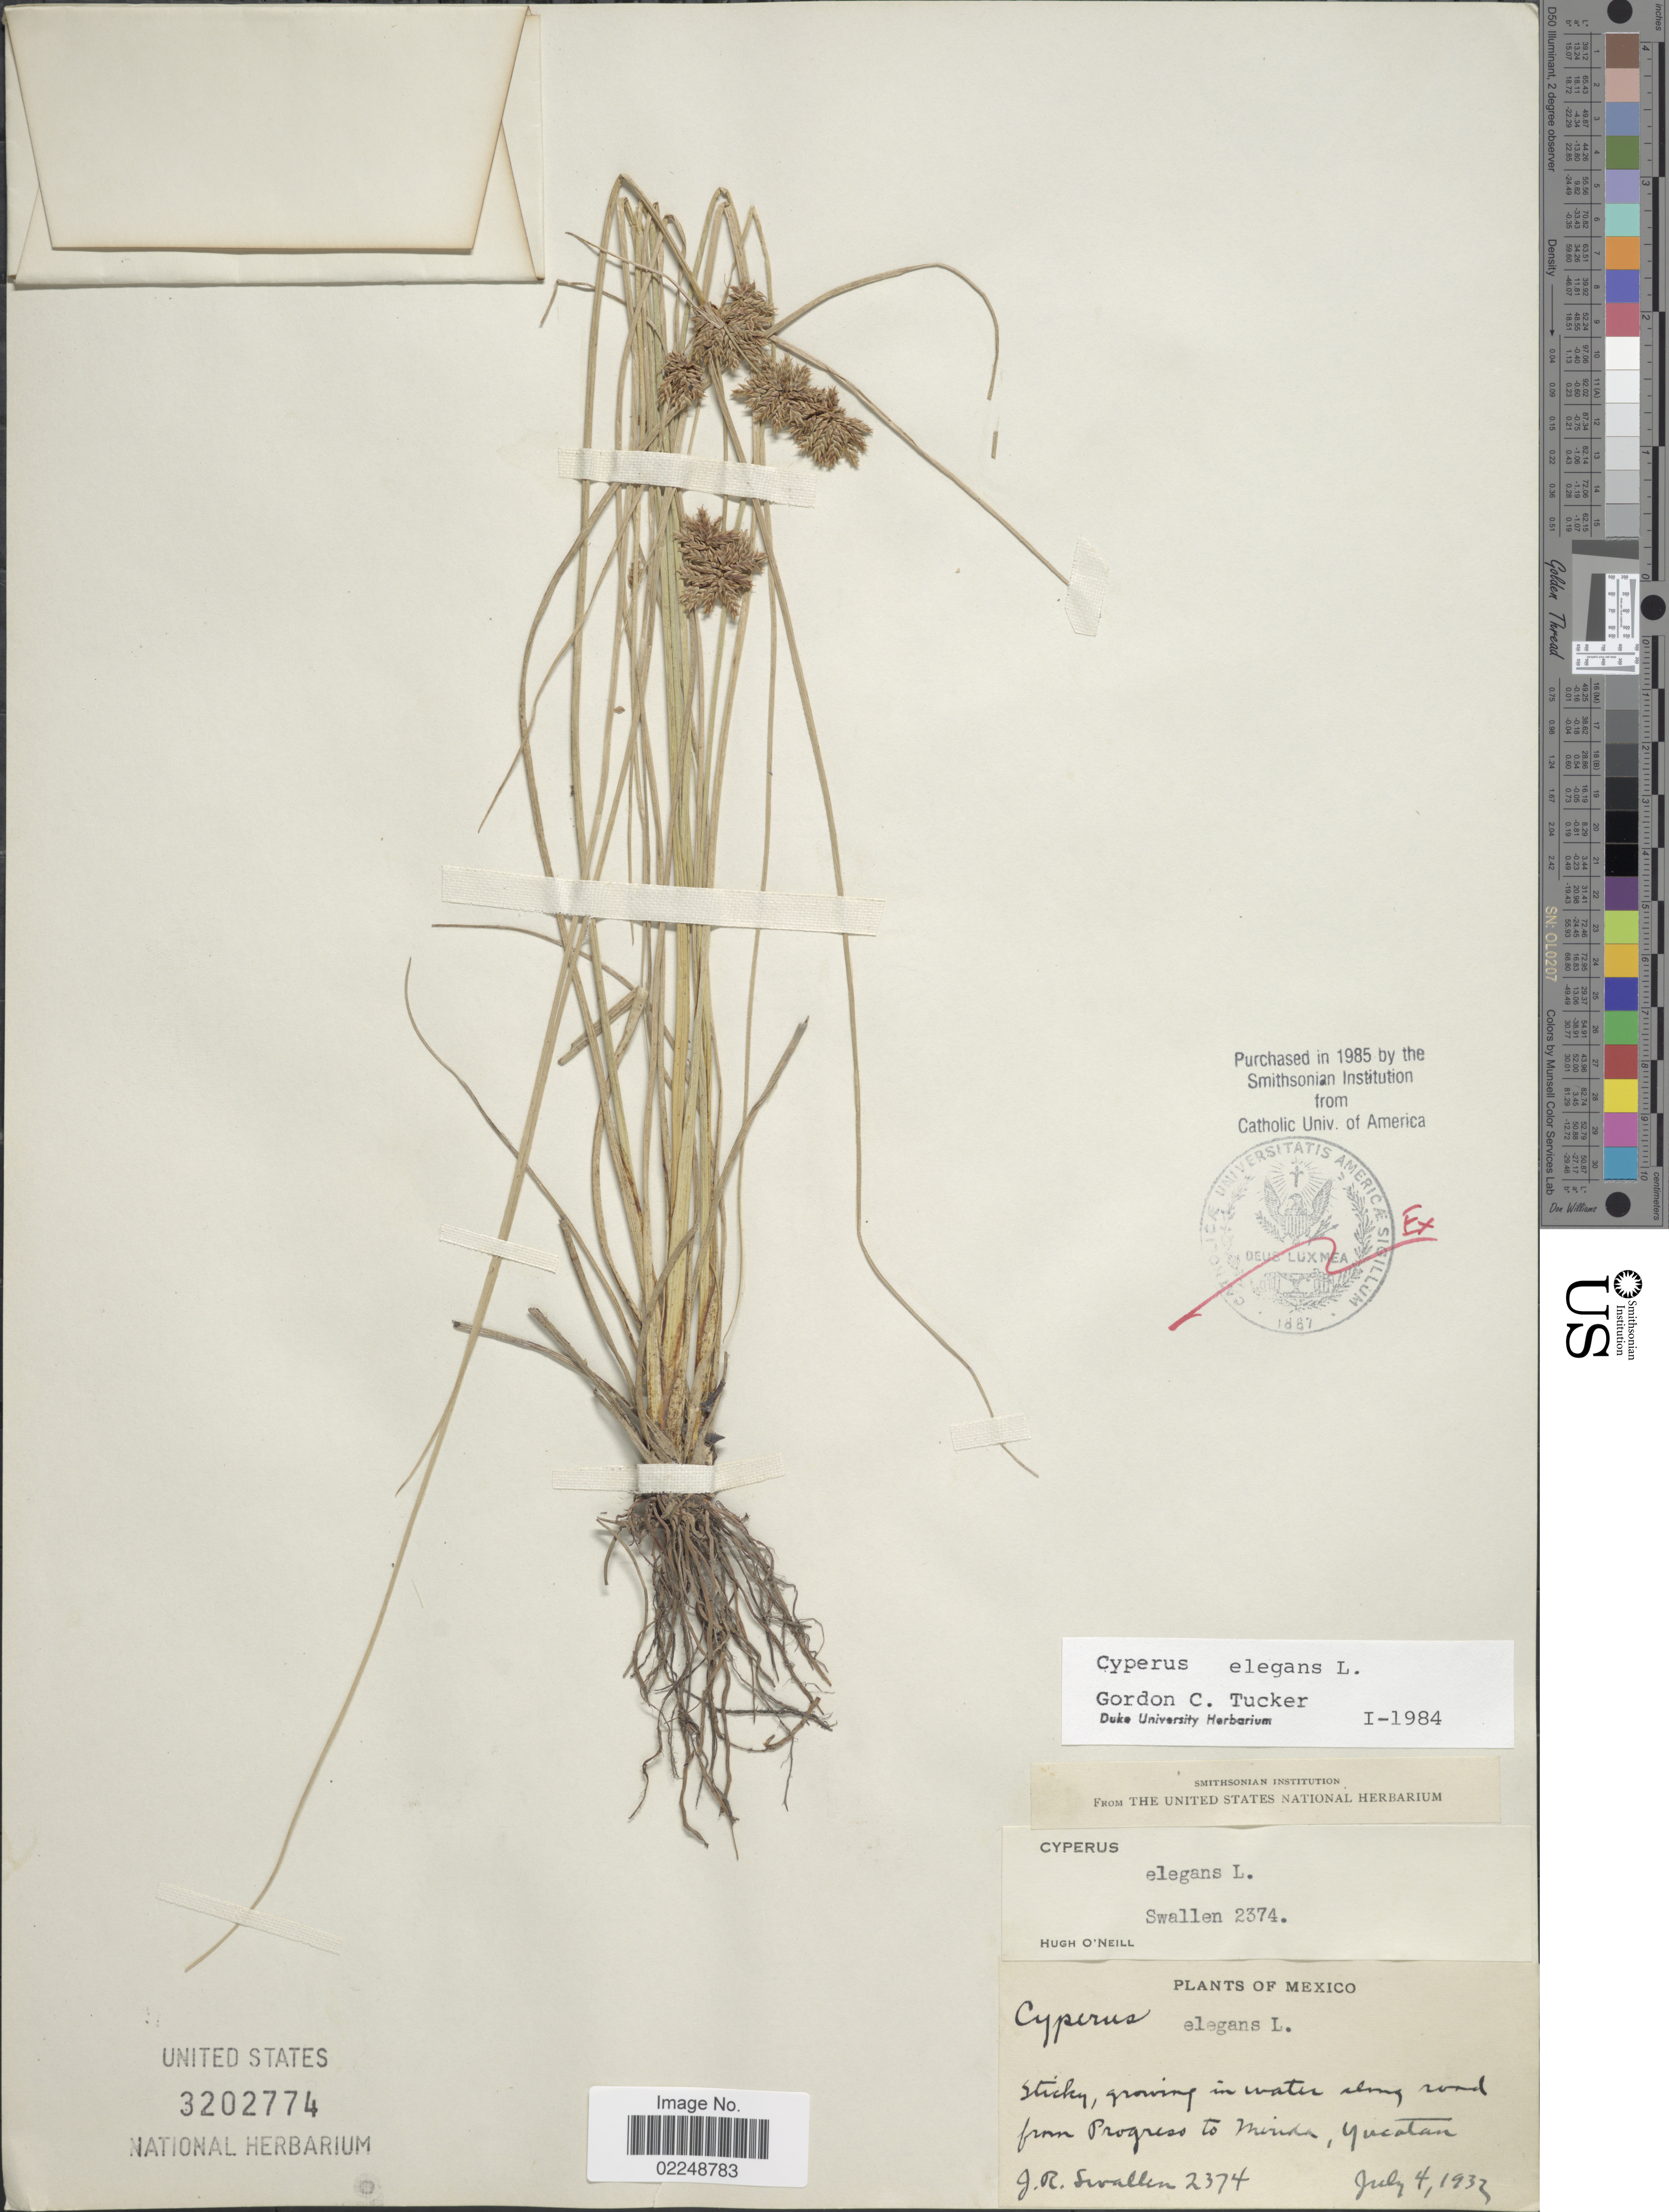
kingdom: Plantae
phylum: Tracheophyta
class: Liliopsida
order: Poales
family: Cyperaceae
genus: Cyperus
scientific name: Cyperus elegans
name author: L.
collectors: J. R. Swallen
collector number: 2374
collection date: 1932-07-04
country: Mexico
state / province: Yucatán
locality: Along road from Progreso to Merida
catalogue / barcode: US 3202774